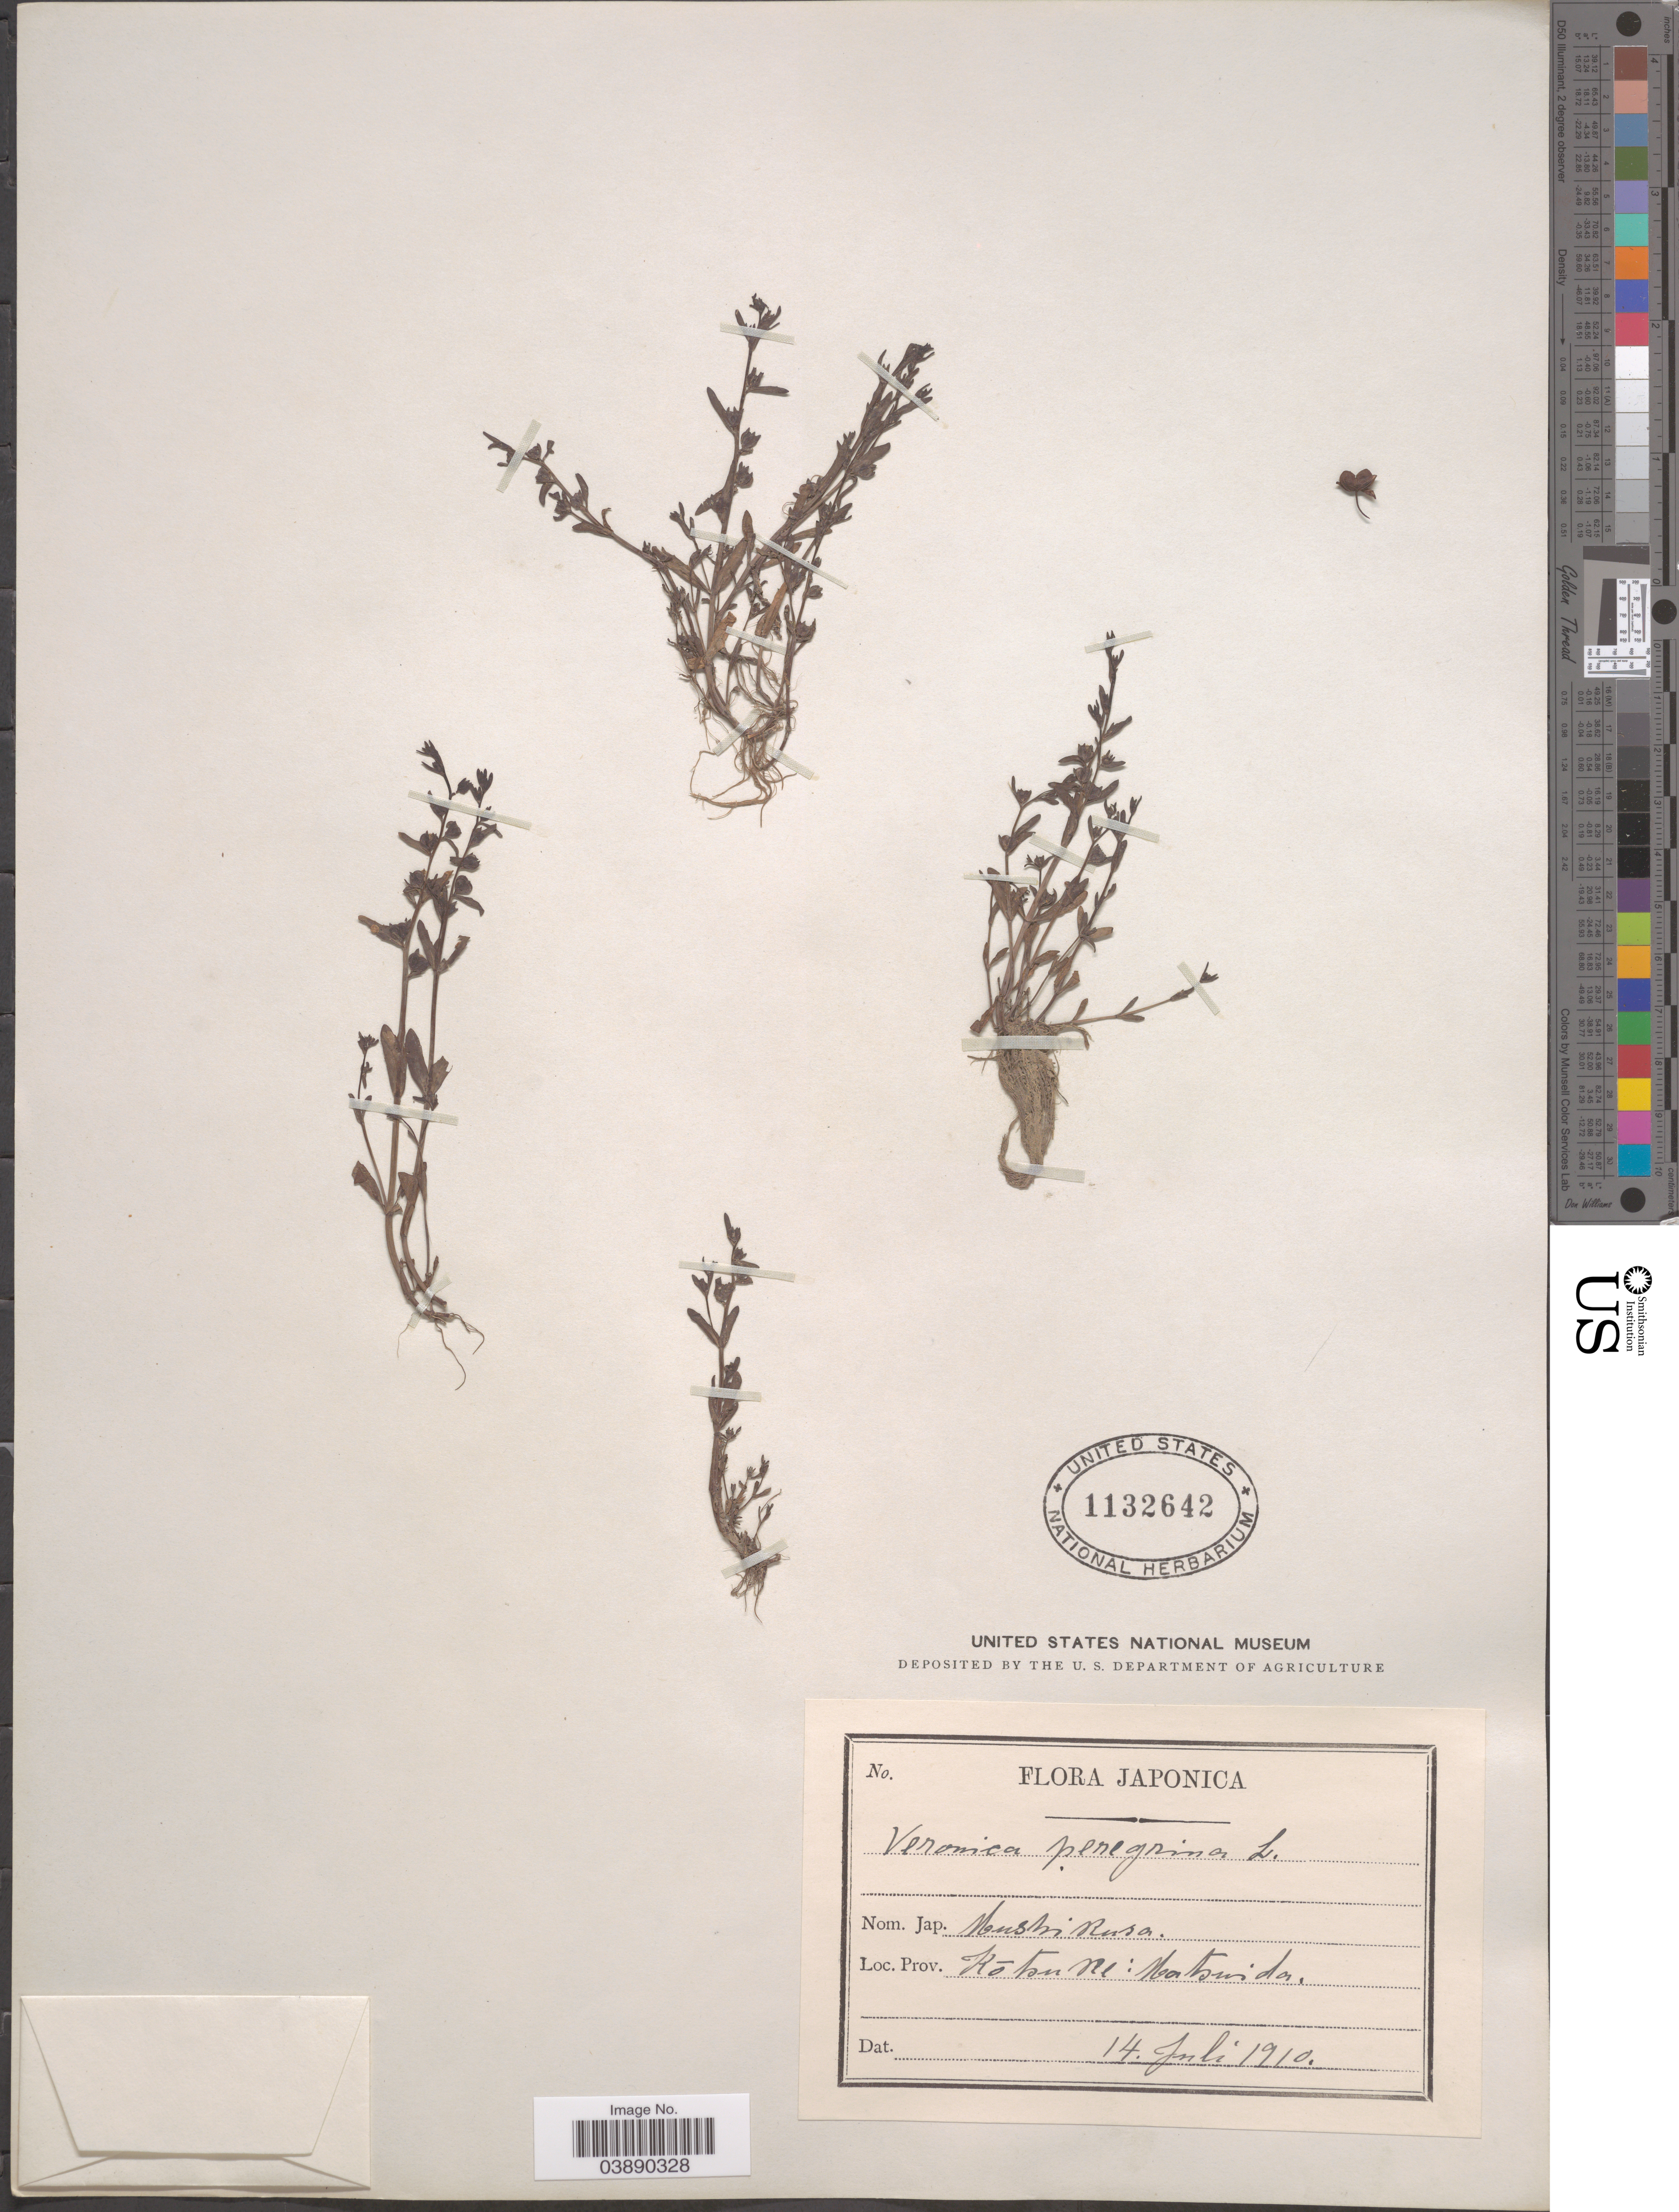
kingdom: Plantae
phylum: Tracheophyta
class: Magnoliopsida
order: Lamiales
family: Plantaginaceae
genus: Veronica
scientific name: Veronica peregrina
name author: L.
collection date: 1910-07-14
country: Japan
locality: Prov. Kōtsuke: Matsuida.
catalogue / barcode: US 1132642